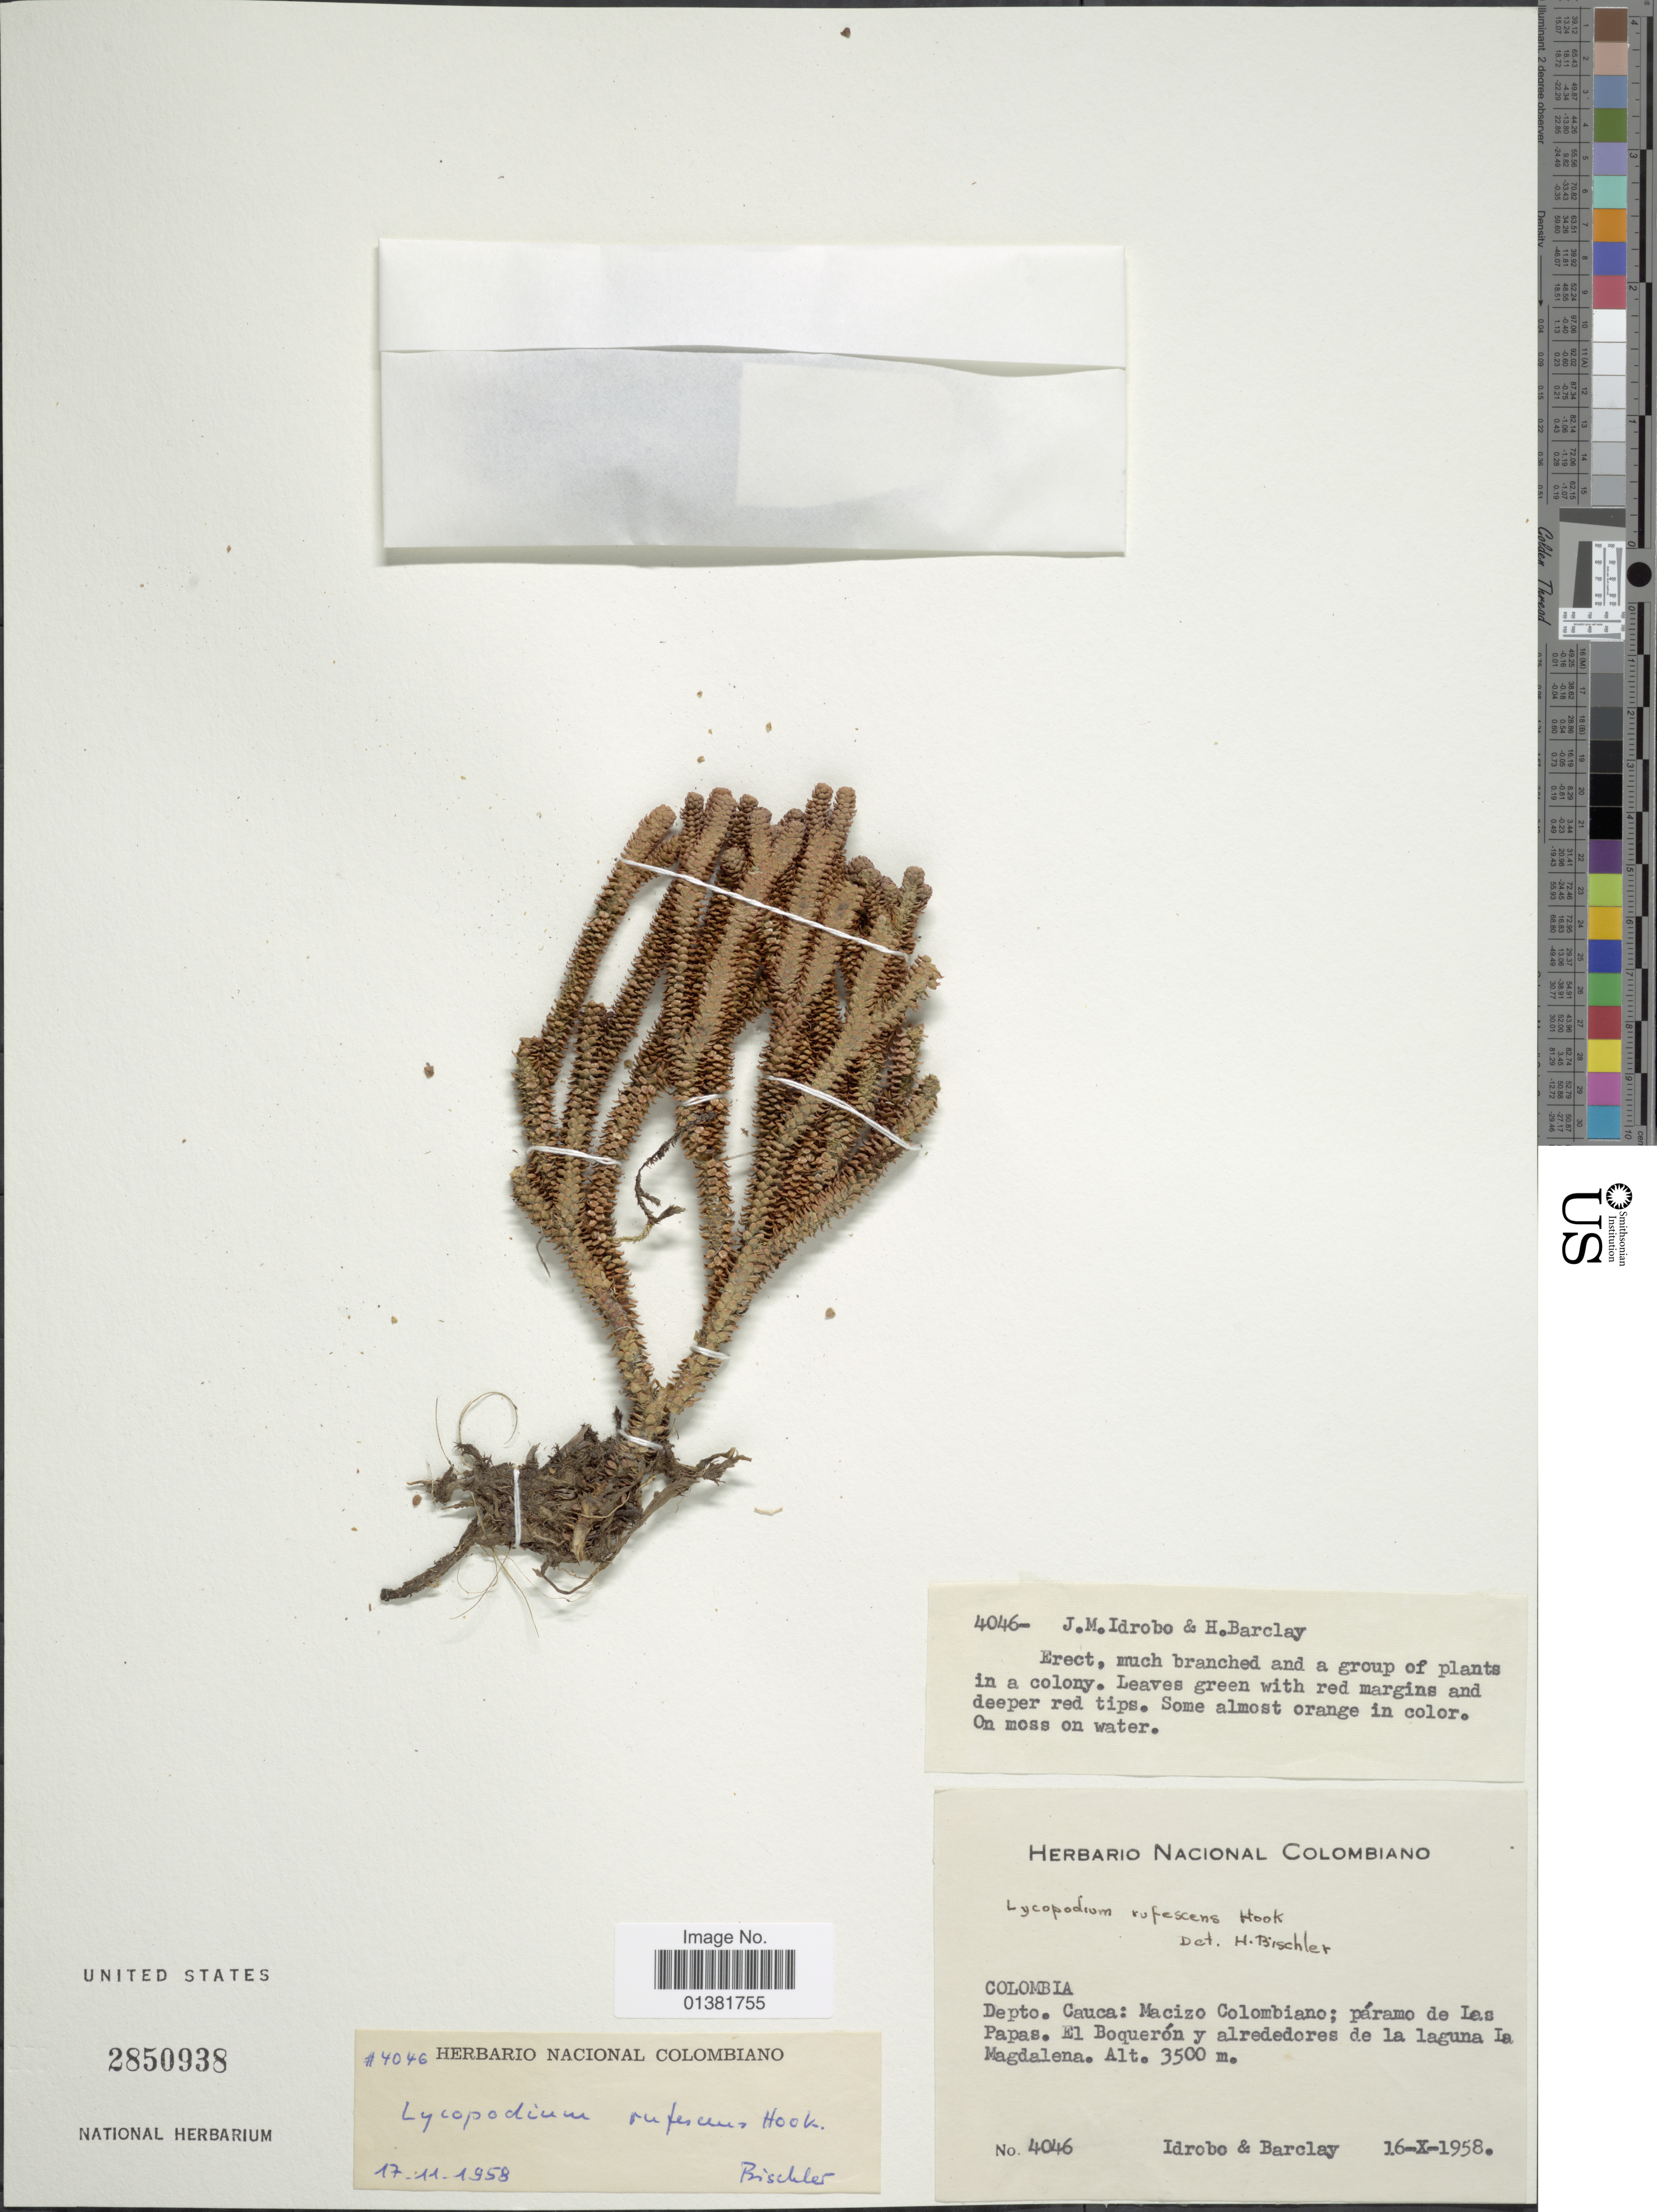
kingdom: Plantae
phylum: Tracheophyta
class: Lycopodiopsida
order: Lycopodiales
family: Lycopodiaceae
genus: Phlegmariurus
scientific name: Phlegmariurus brevifolius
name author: (Grev. & Hook.) B. Øllg.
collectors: -- Idrobo & -- Barclay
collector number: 4046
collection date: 1958-10-16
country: Colombia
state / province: Cauca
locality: Macizo Colombiano; páramo de Las Papas. El Boquerón y alrededores de la laguna La Magdalena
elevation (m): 3500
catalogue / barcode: US 2850938